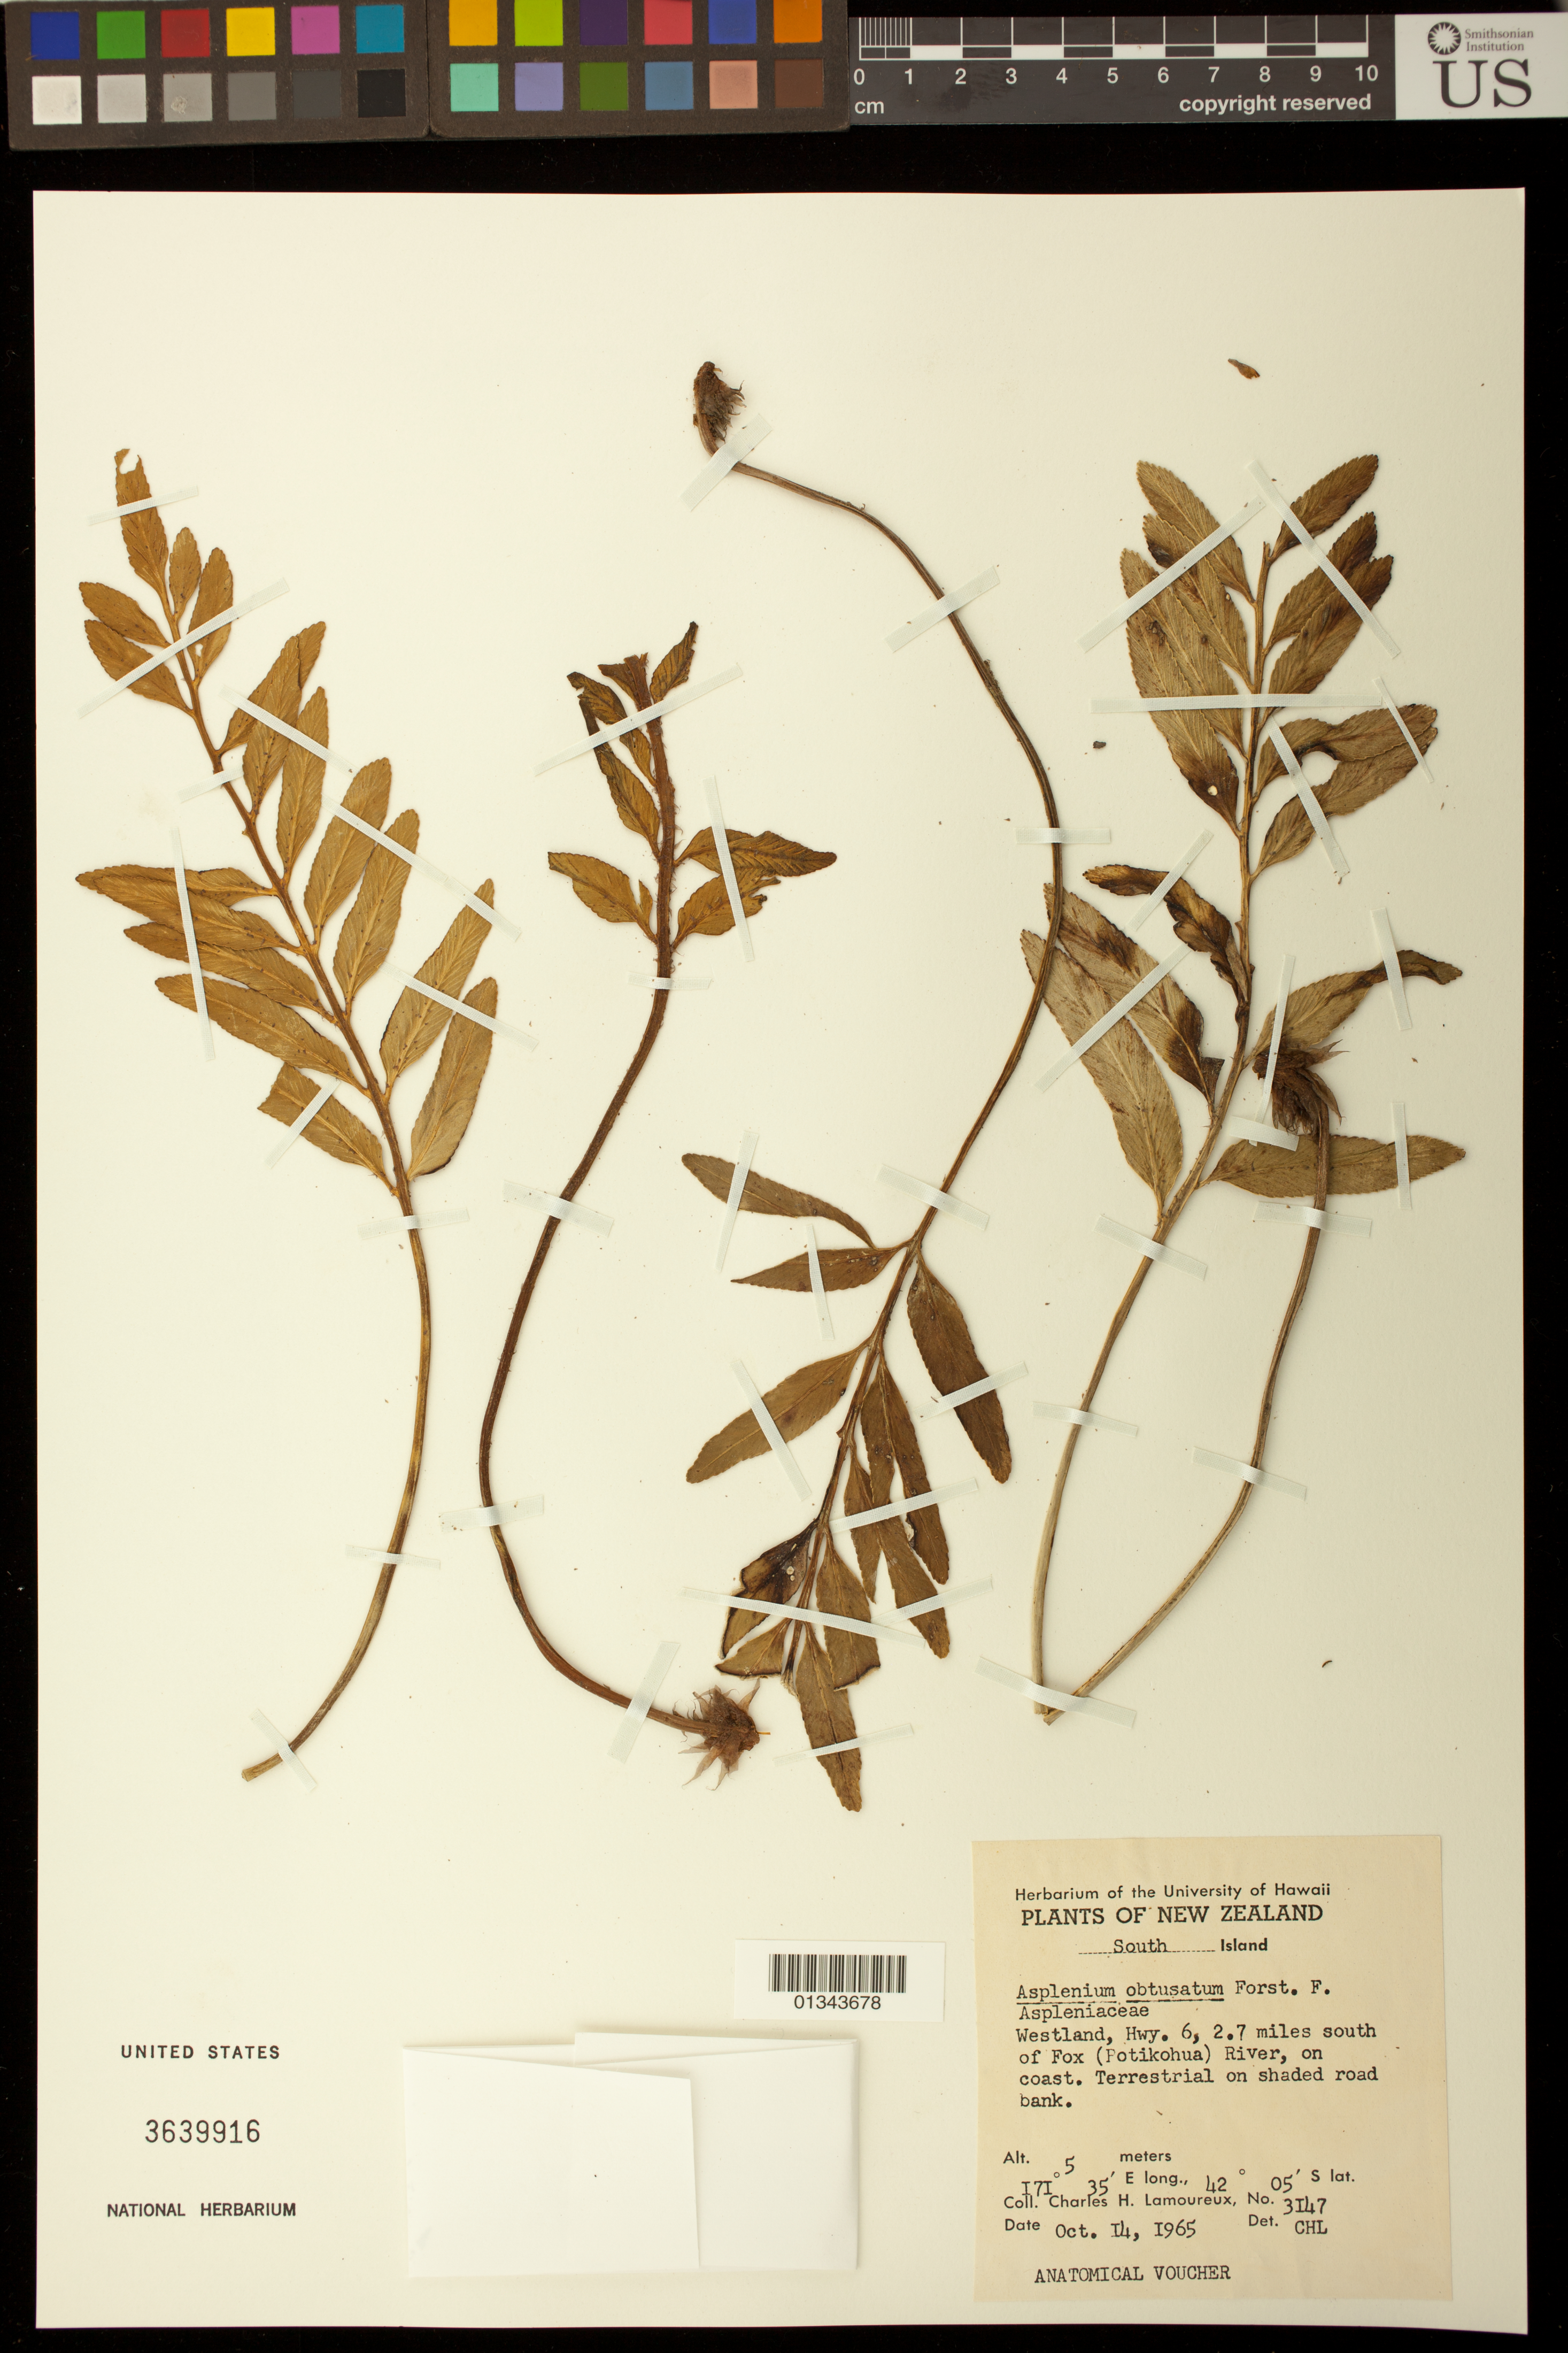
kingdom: Plantae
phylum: Tracheophyta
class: Polypodiopsida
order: Polypodiales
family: Aspleniaceae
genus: Asplenium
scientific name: Asplenium obtusatum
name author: G. Forst.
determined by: Lamoureux, C. H.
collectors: C. H. Lamoureux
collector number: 3147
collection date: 1965-10-14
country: New Zealand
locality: South Island, Westland, Hwy. 6, 2.7 miles south of Fox (Potikohua) River, on coast.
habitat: Terrestrial on shaded road bank.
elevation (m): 5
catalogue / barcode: US 3639916